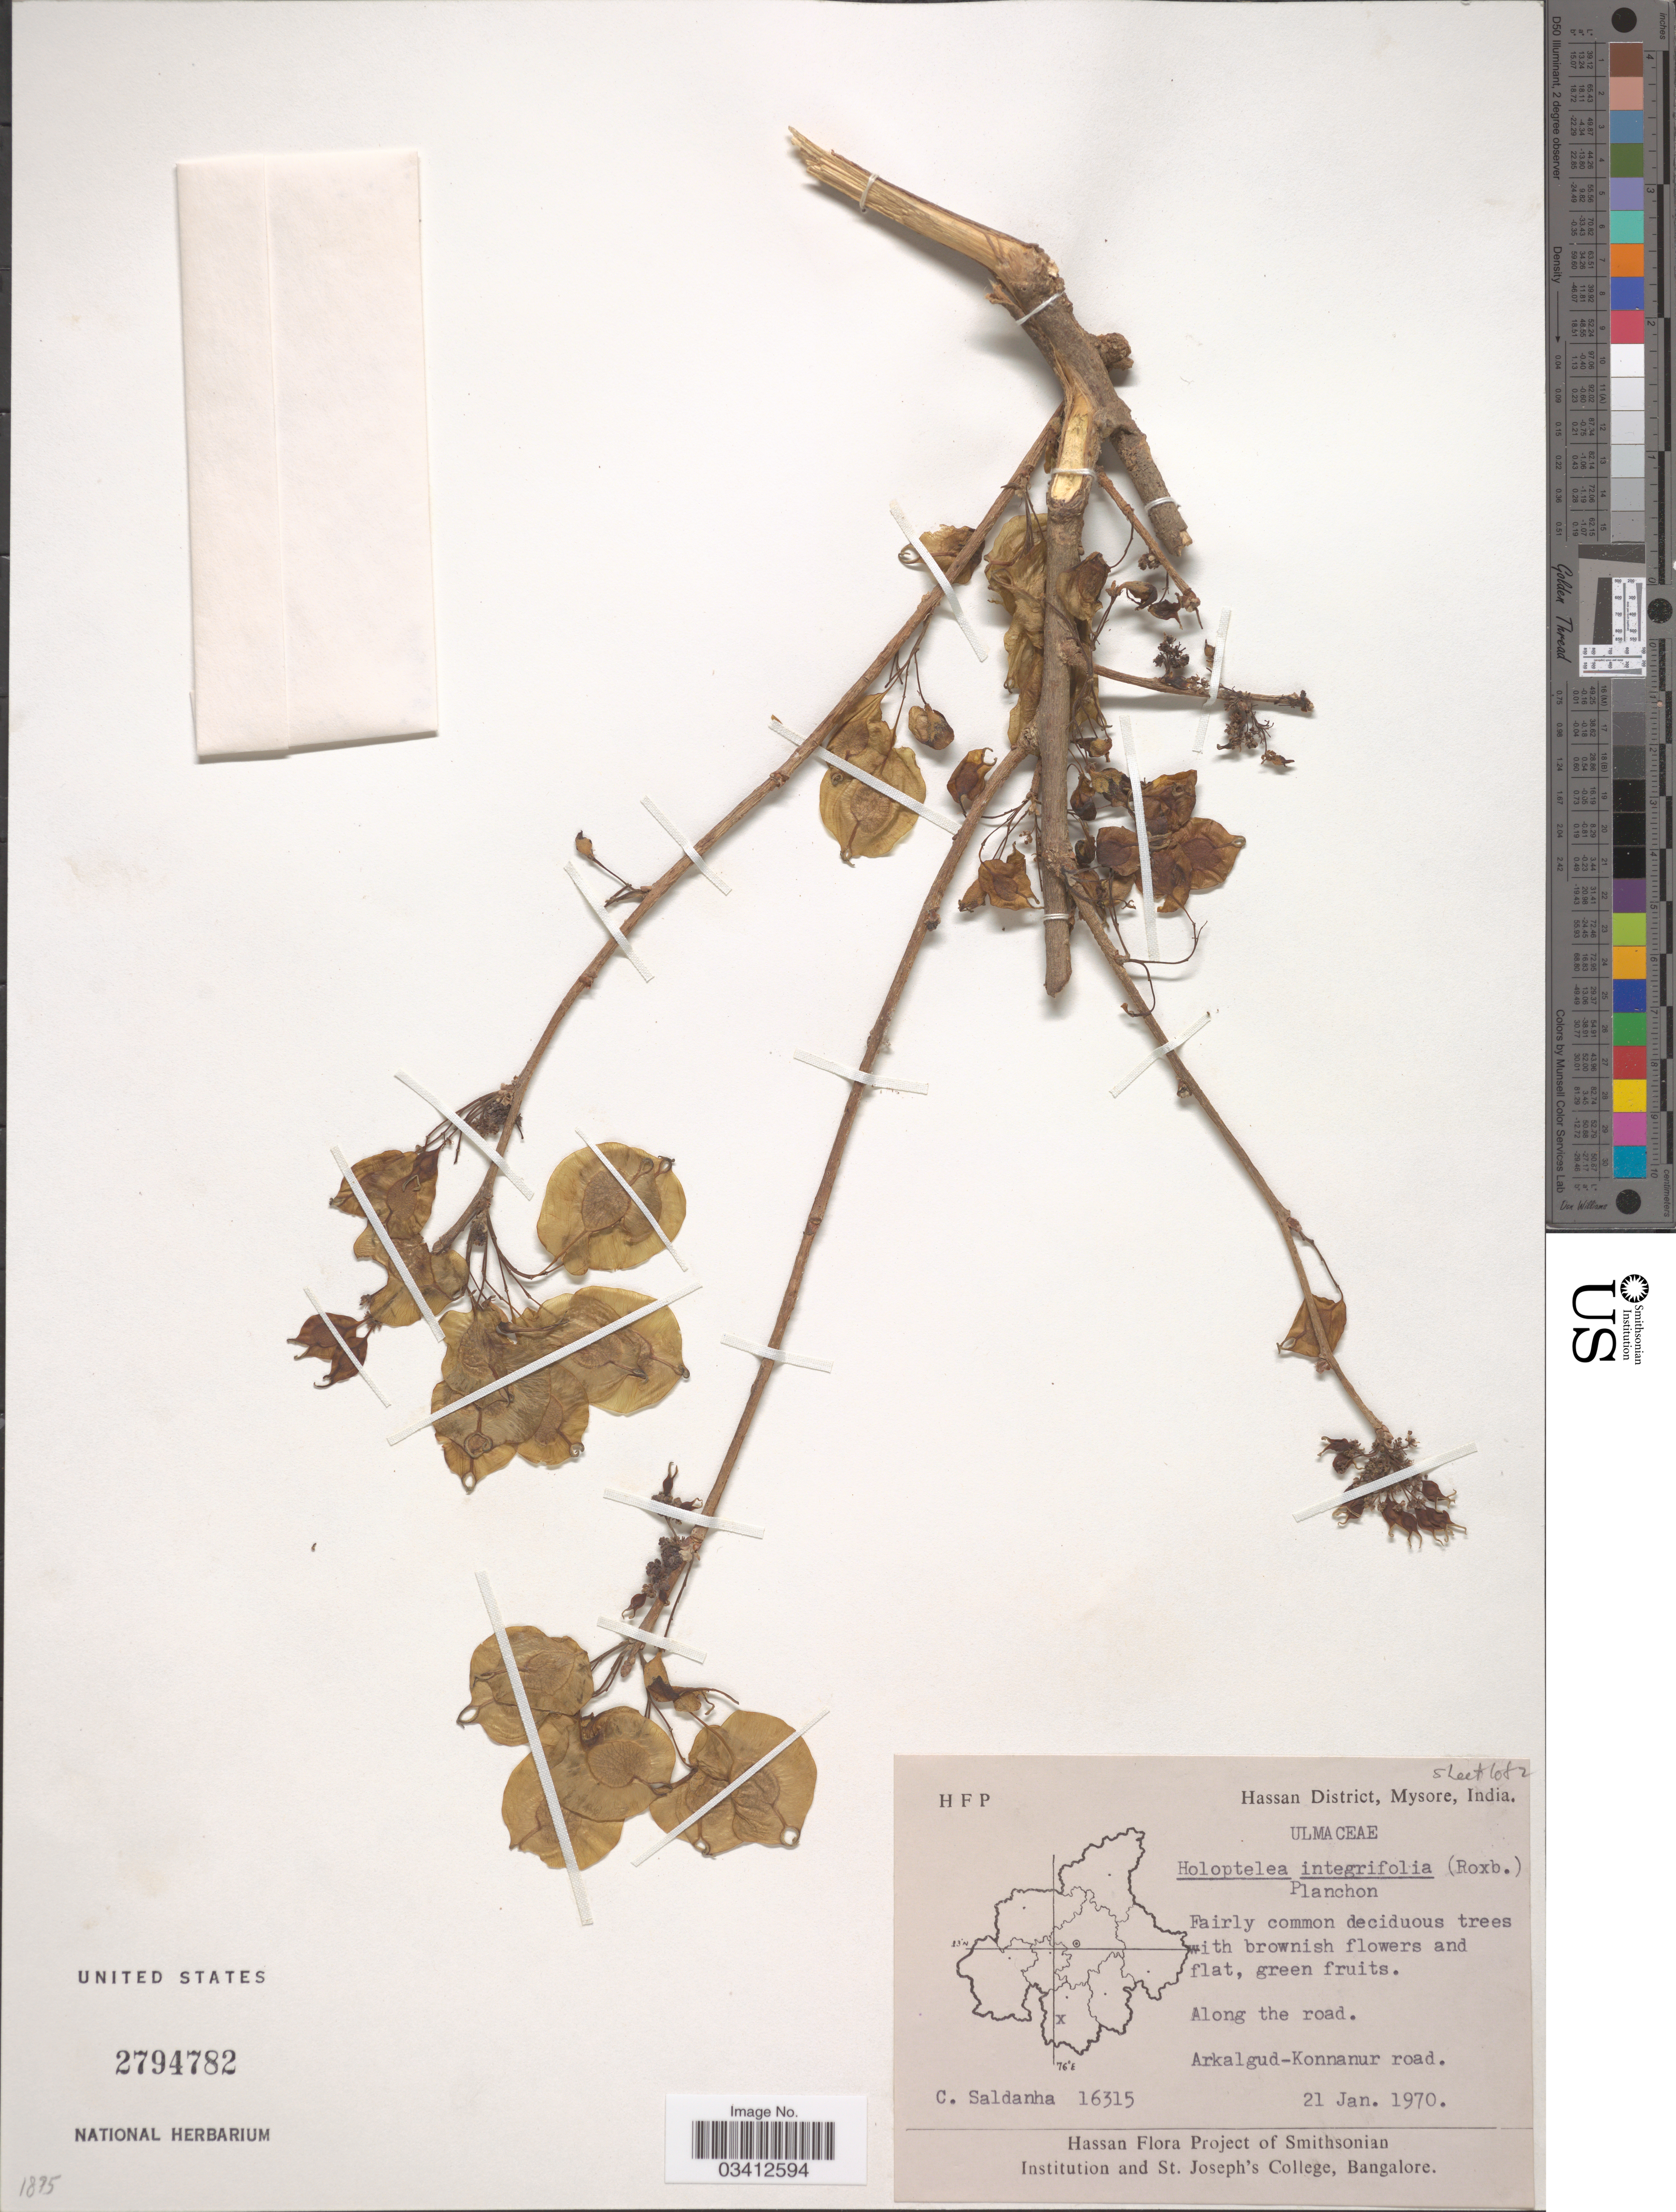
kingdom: Plantae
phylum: Tracheophyta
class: Magnoliopsida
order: Rosales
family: Ulmaceae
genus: Holoptelea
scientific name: Holoptelea integrifolia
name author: (Roxb.) Planch.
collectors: C. Saldanha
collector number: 16315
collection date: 1970-01-21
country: India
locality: Hassan District, Mysore. Along the road. Arkalgud-Konnanur road.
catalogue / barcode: US 2794782